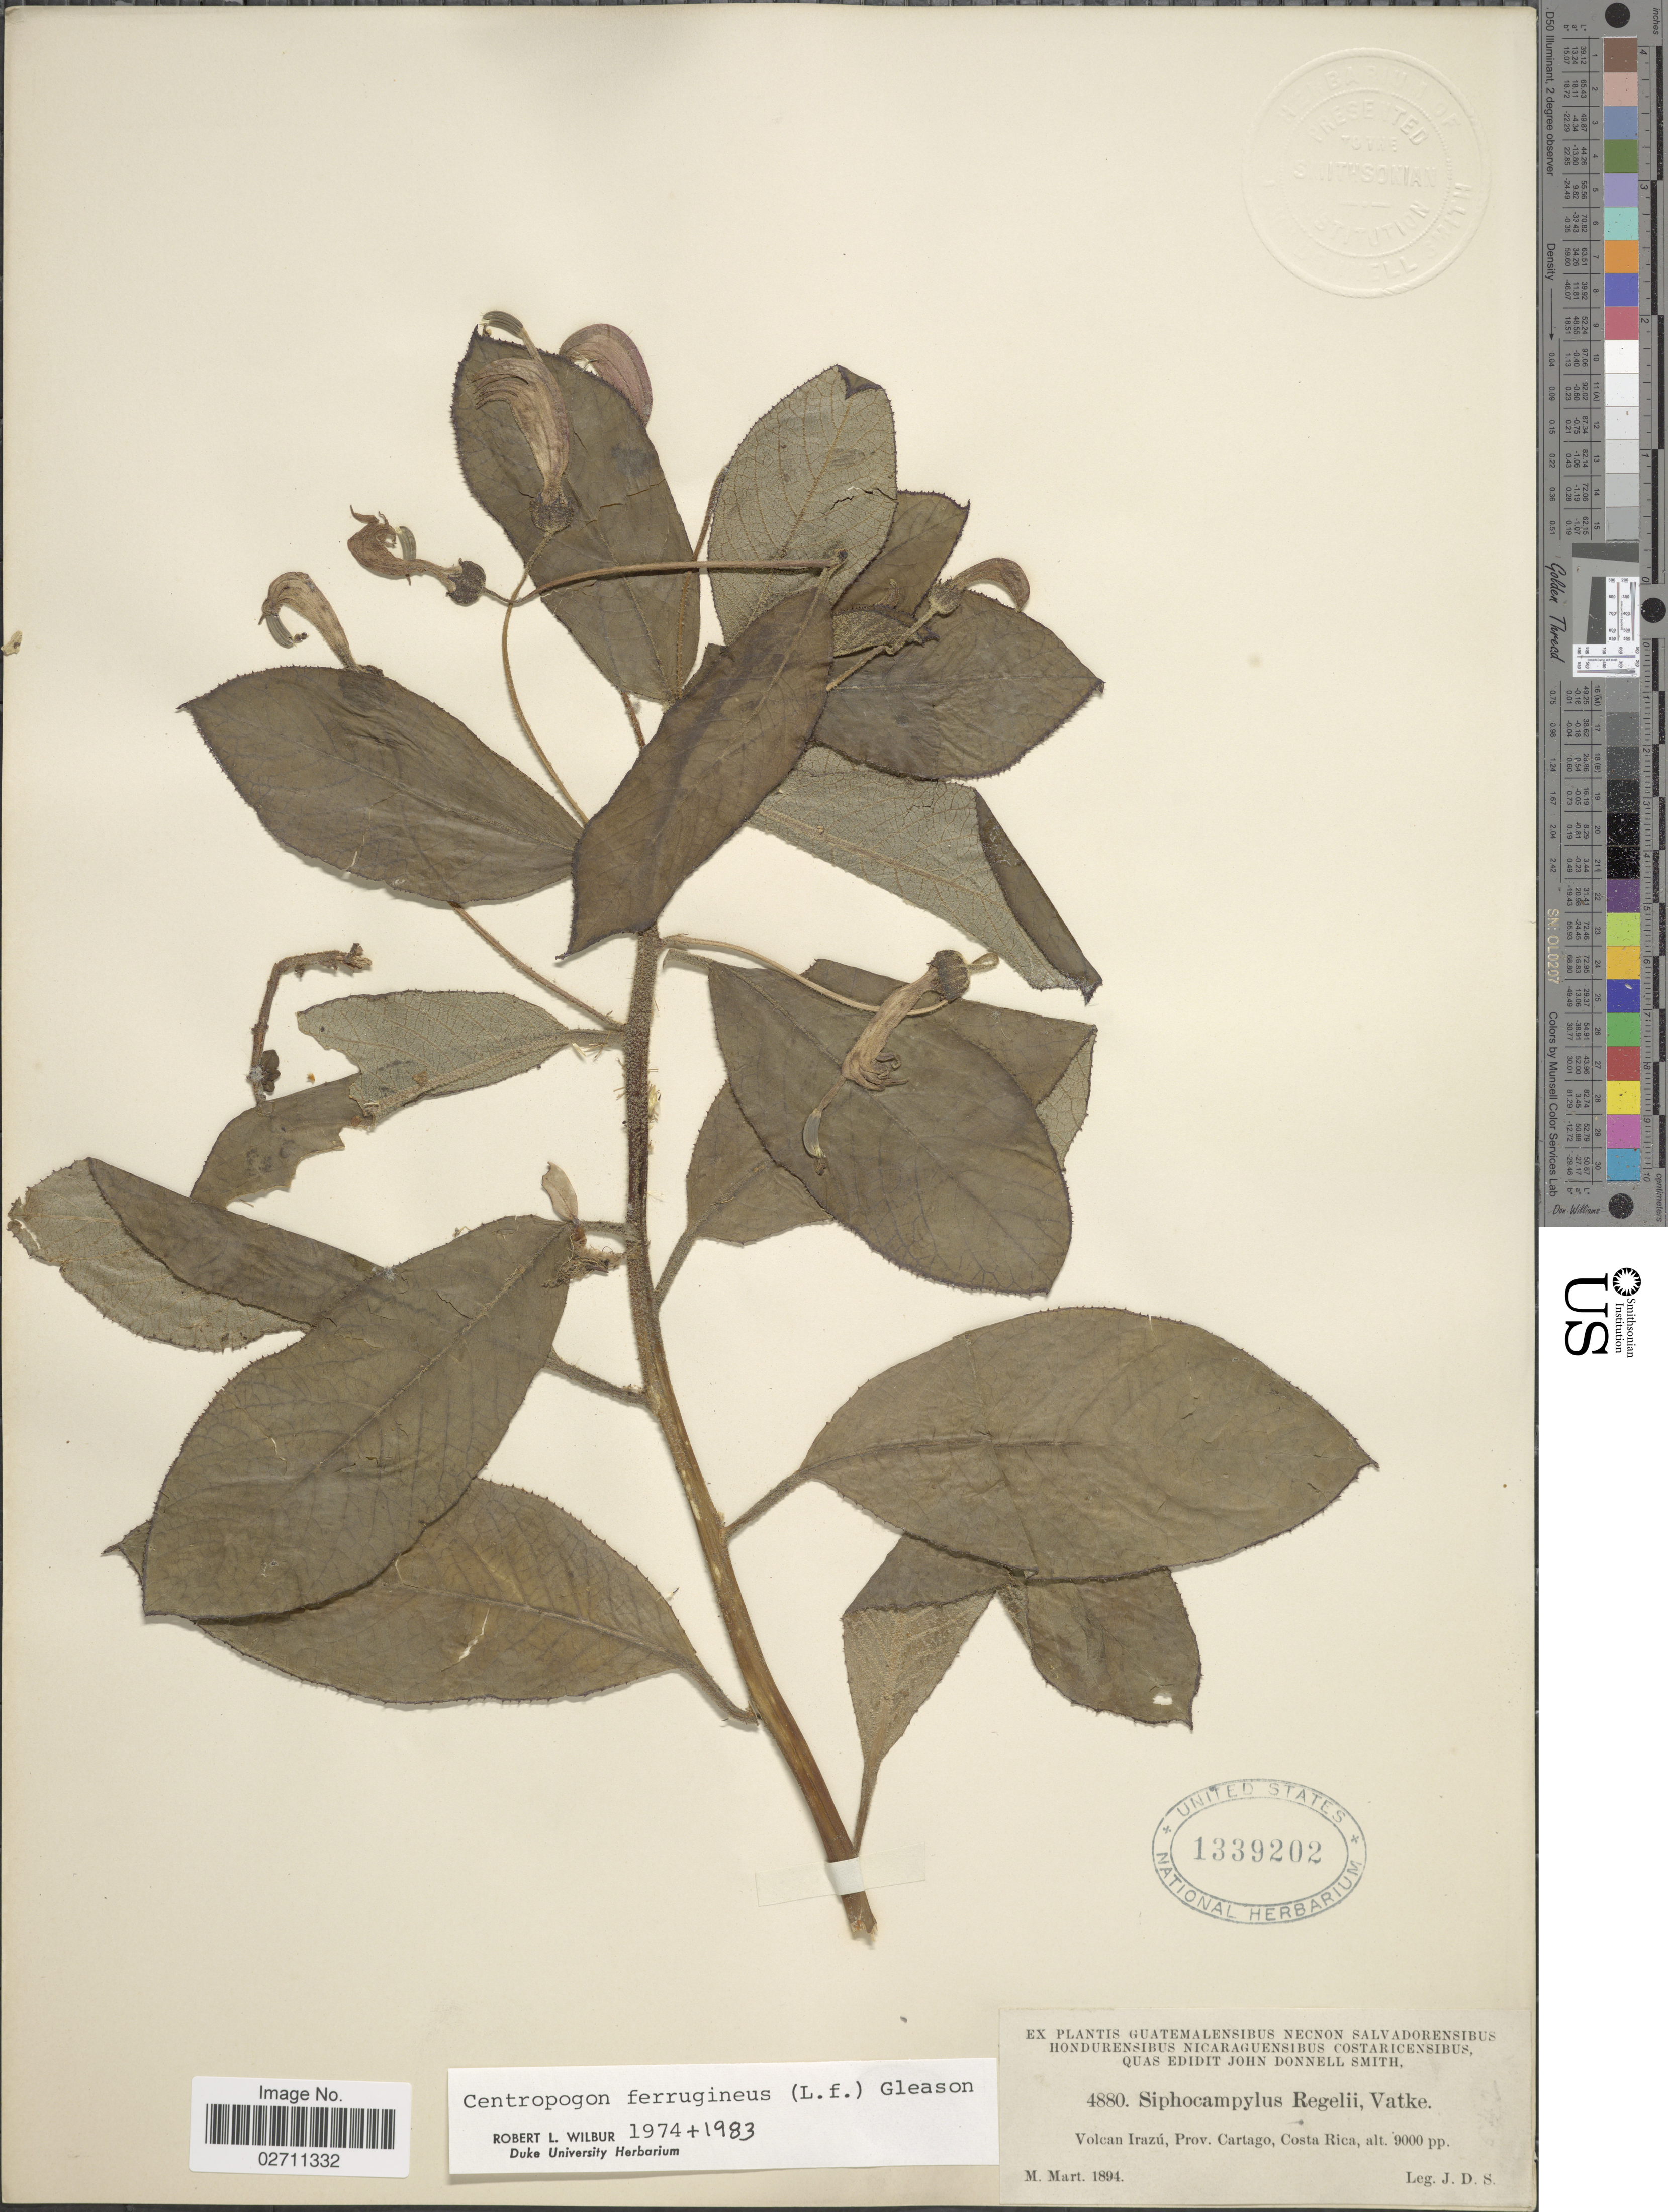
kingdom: Plantae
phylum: Tracheophyta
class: Magnoliopsida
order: Asterales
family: Campanulaceae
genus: Centropogon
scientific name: Centropogon ferrugineus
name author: (L. f.) Gleason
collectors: J. Donnell Smith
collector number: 4880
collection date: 1894-03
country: Costa Rica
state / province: Cartago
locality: Volcan Irazu.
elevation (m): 2743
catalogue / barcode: US 1339202